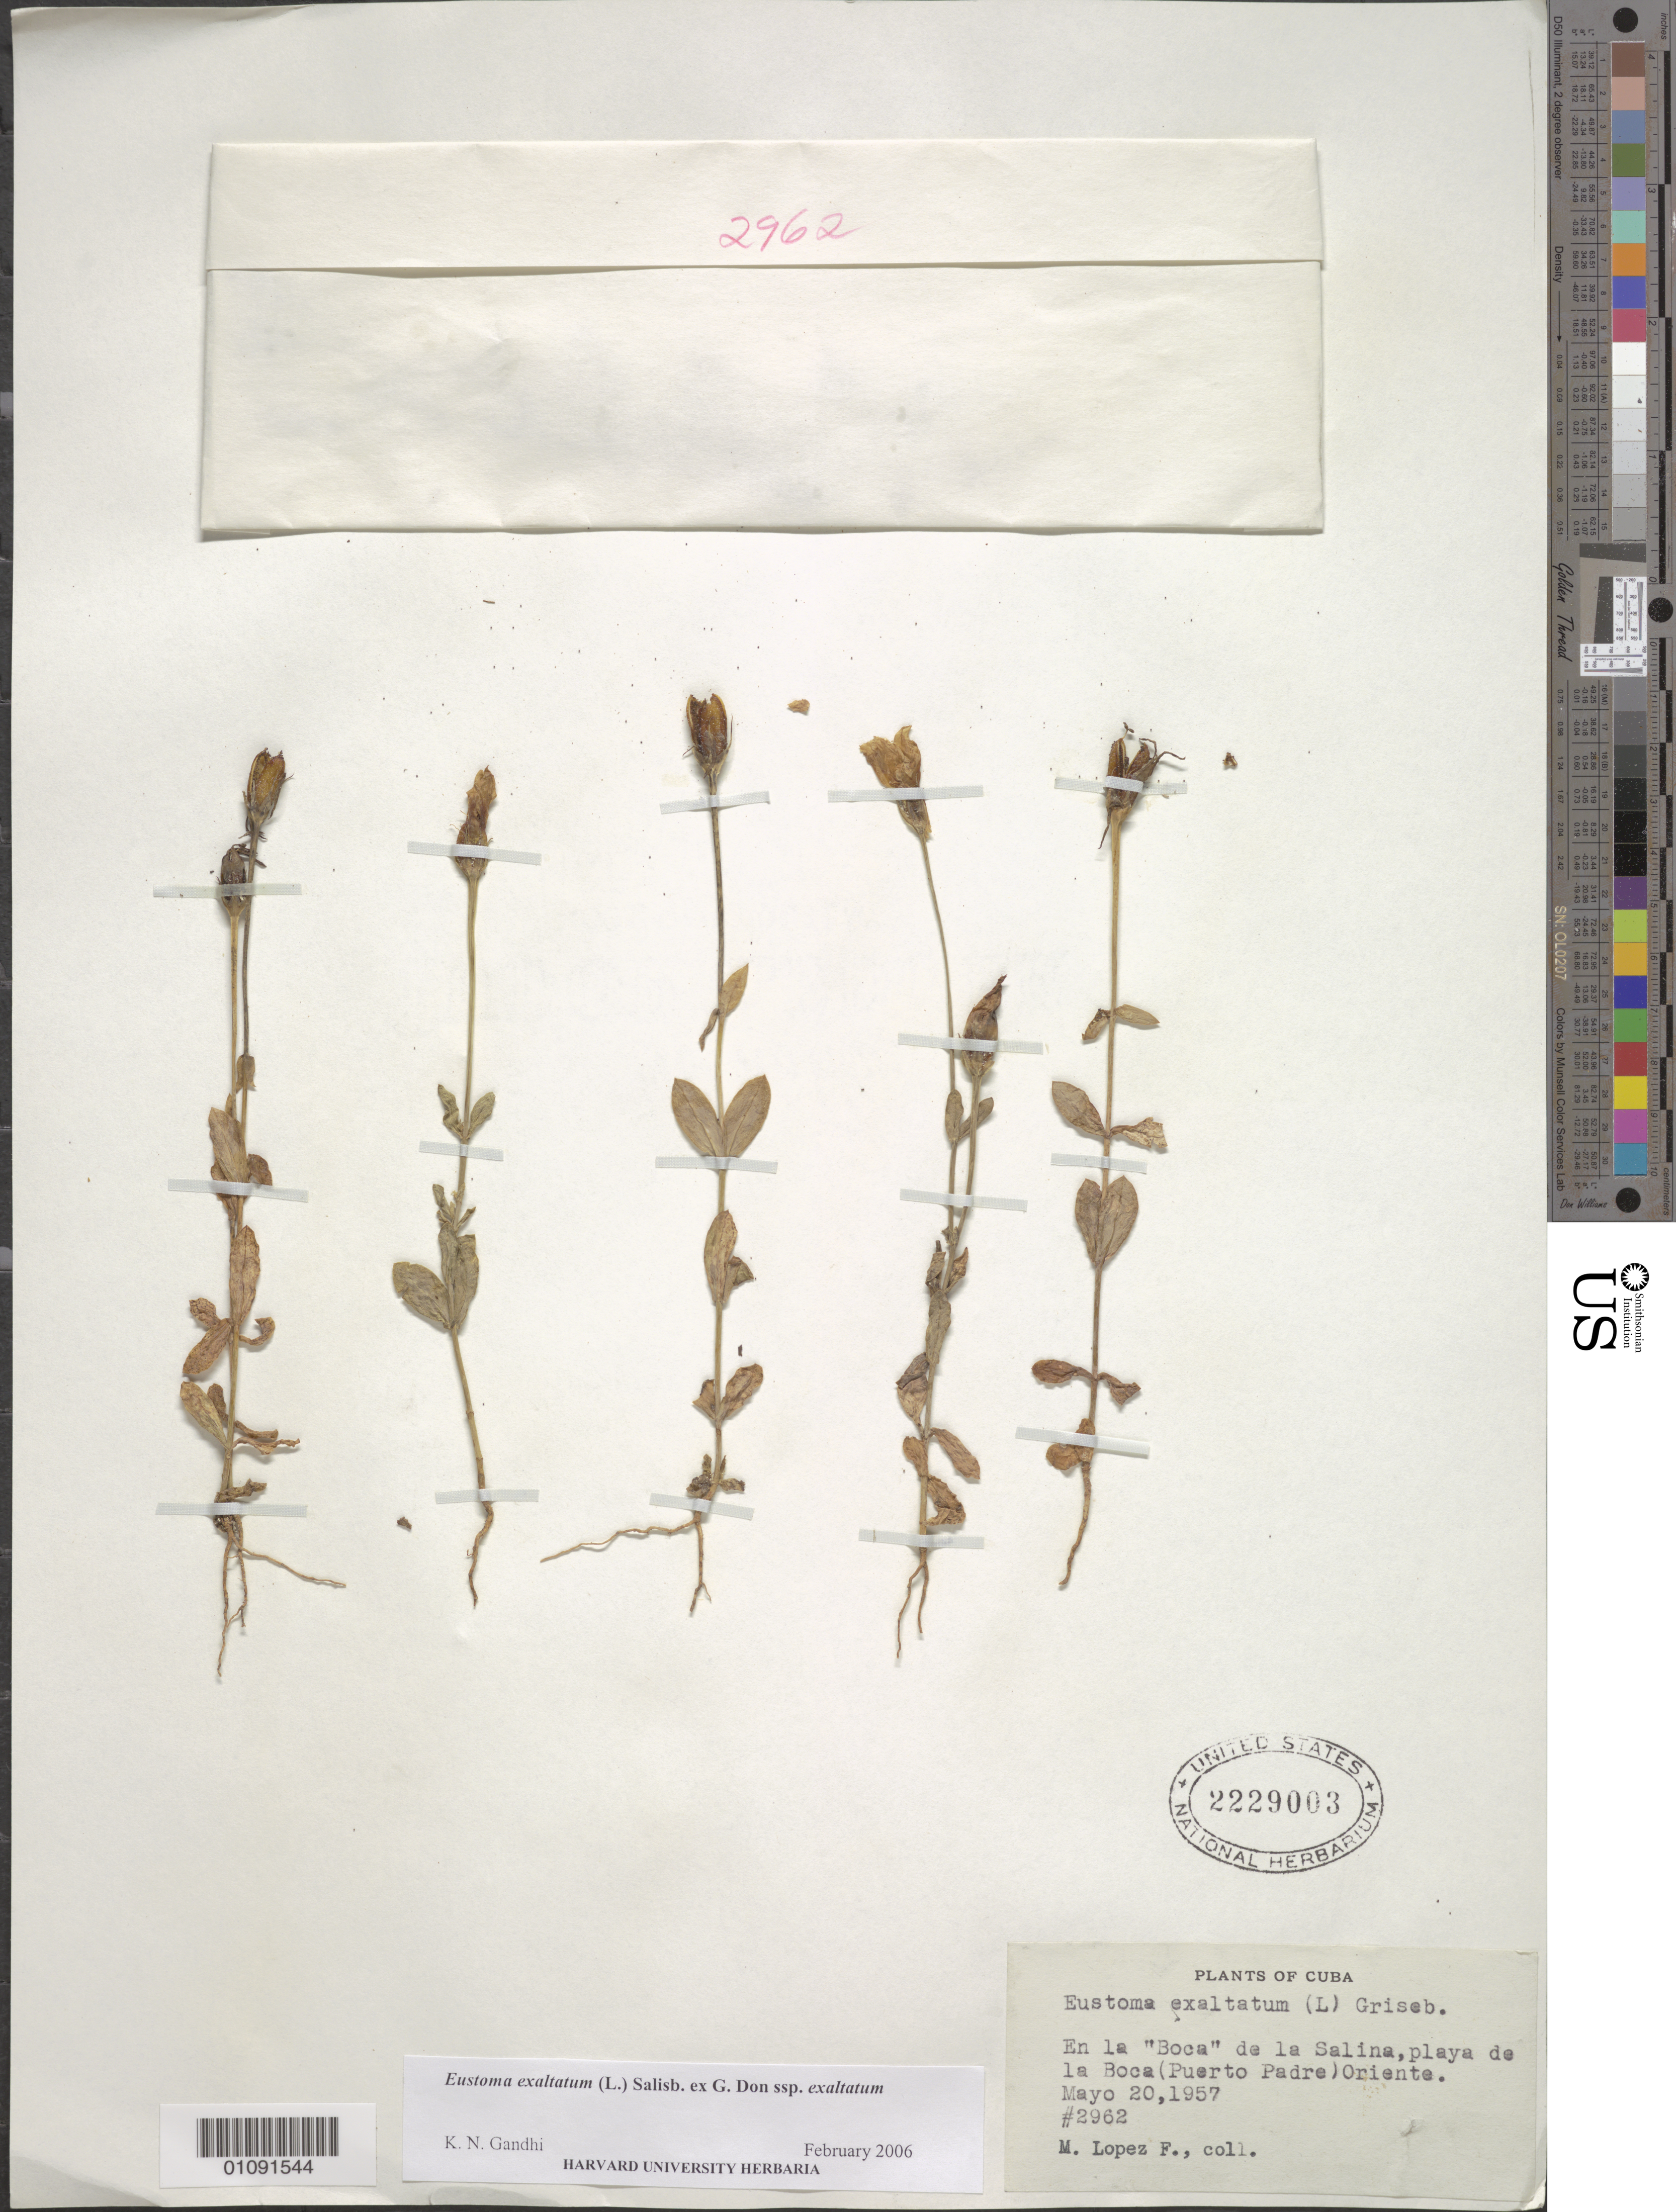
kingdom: Plantae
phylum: Tracheophyta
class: Magnoliopsida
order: Gentianales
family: Gentianaceae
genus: Eustoma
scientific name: Eustoma exaltatum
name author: (L.) Salisb. ex Don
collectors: M. López Figueiras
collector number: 2962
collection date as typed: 20 May 1957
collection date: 1957-05-20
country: Cuba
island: Cuba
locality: Oriente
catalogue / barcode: US 2229003